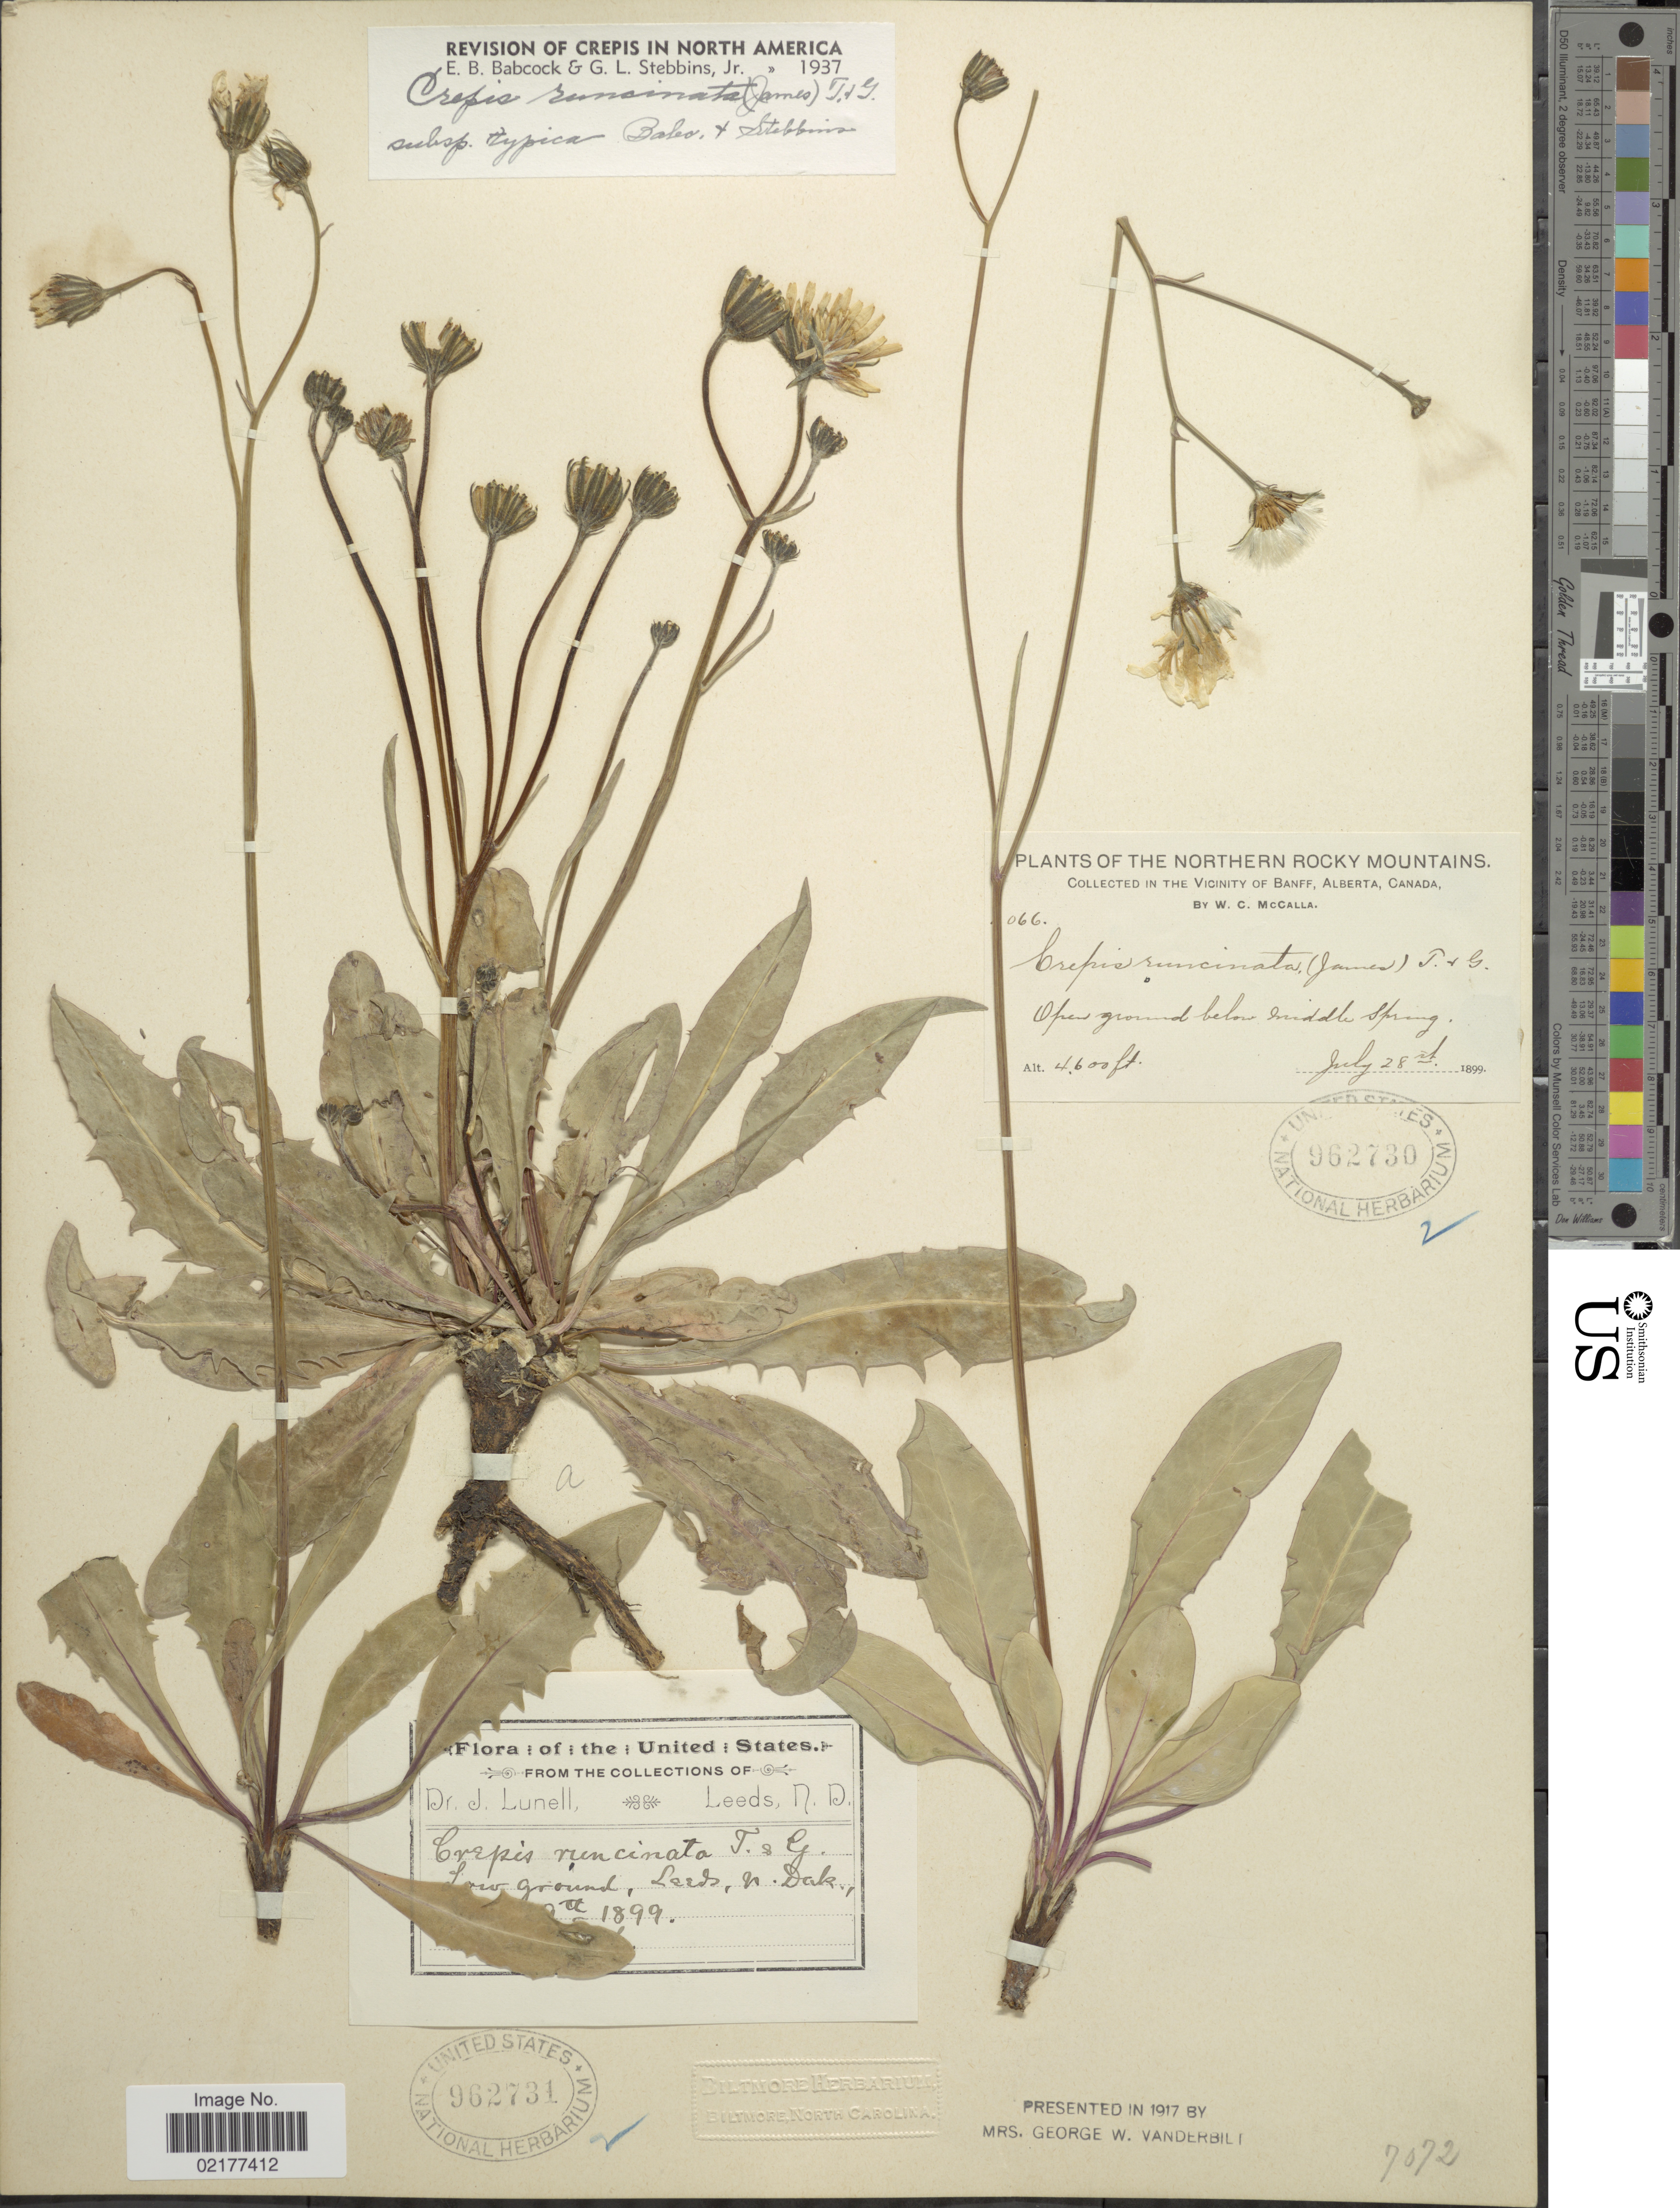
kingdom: Plantae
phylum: Tracheophyta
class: Magnoliopsida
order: Asterales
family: Asteraceae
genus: Crepis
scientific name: Crepis runcinata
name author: Torr. & A. Gray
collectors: J. Lunell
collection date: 1899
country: United States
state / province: North Dakota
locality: Leeds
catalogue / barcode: US 962731-2